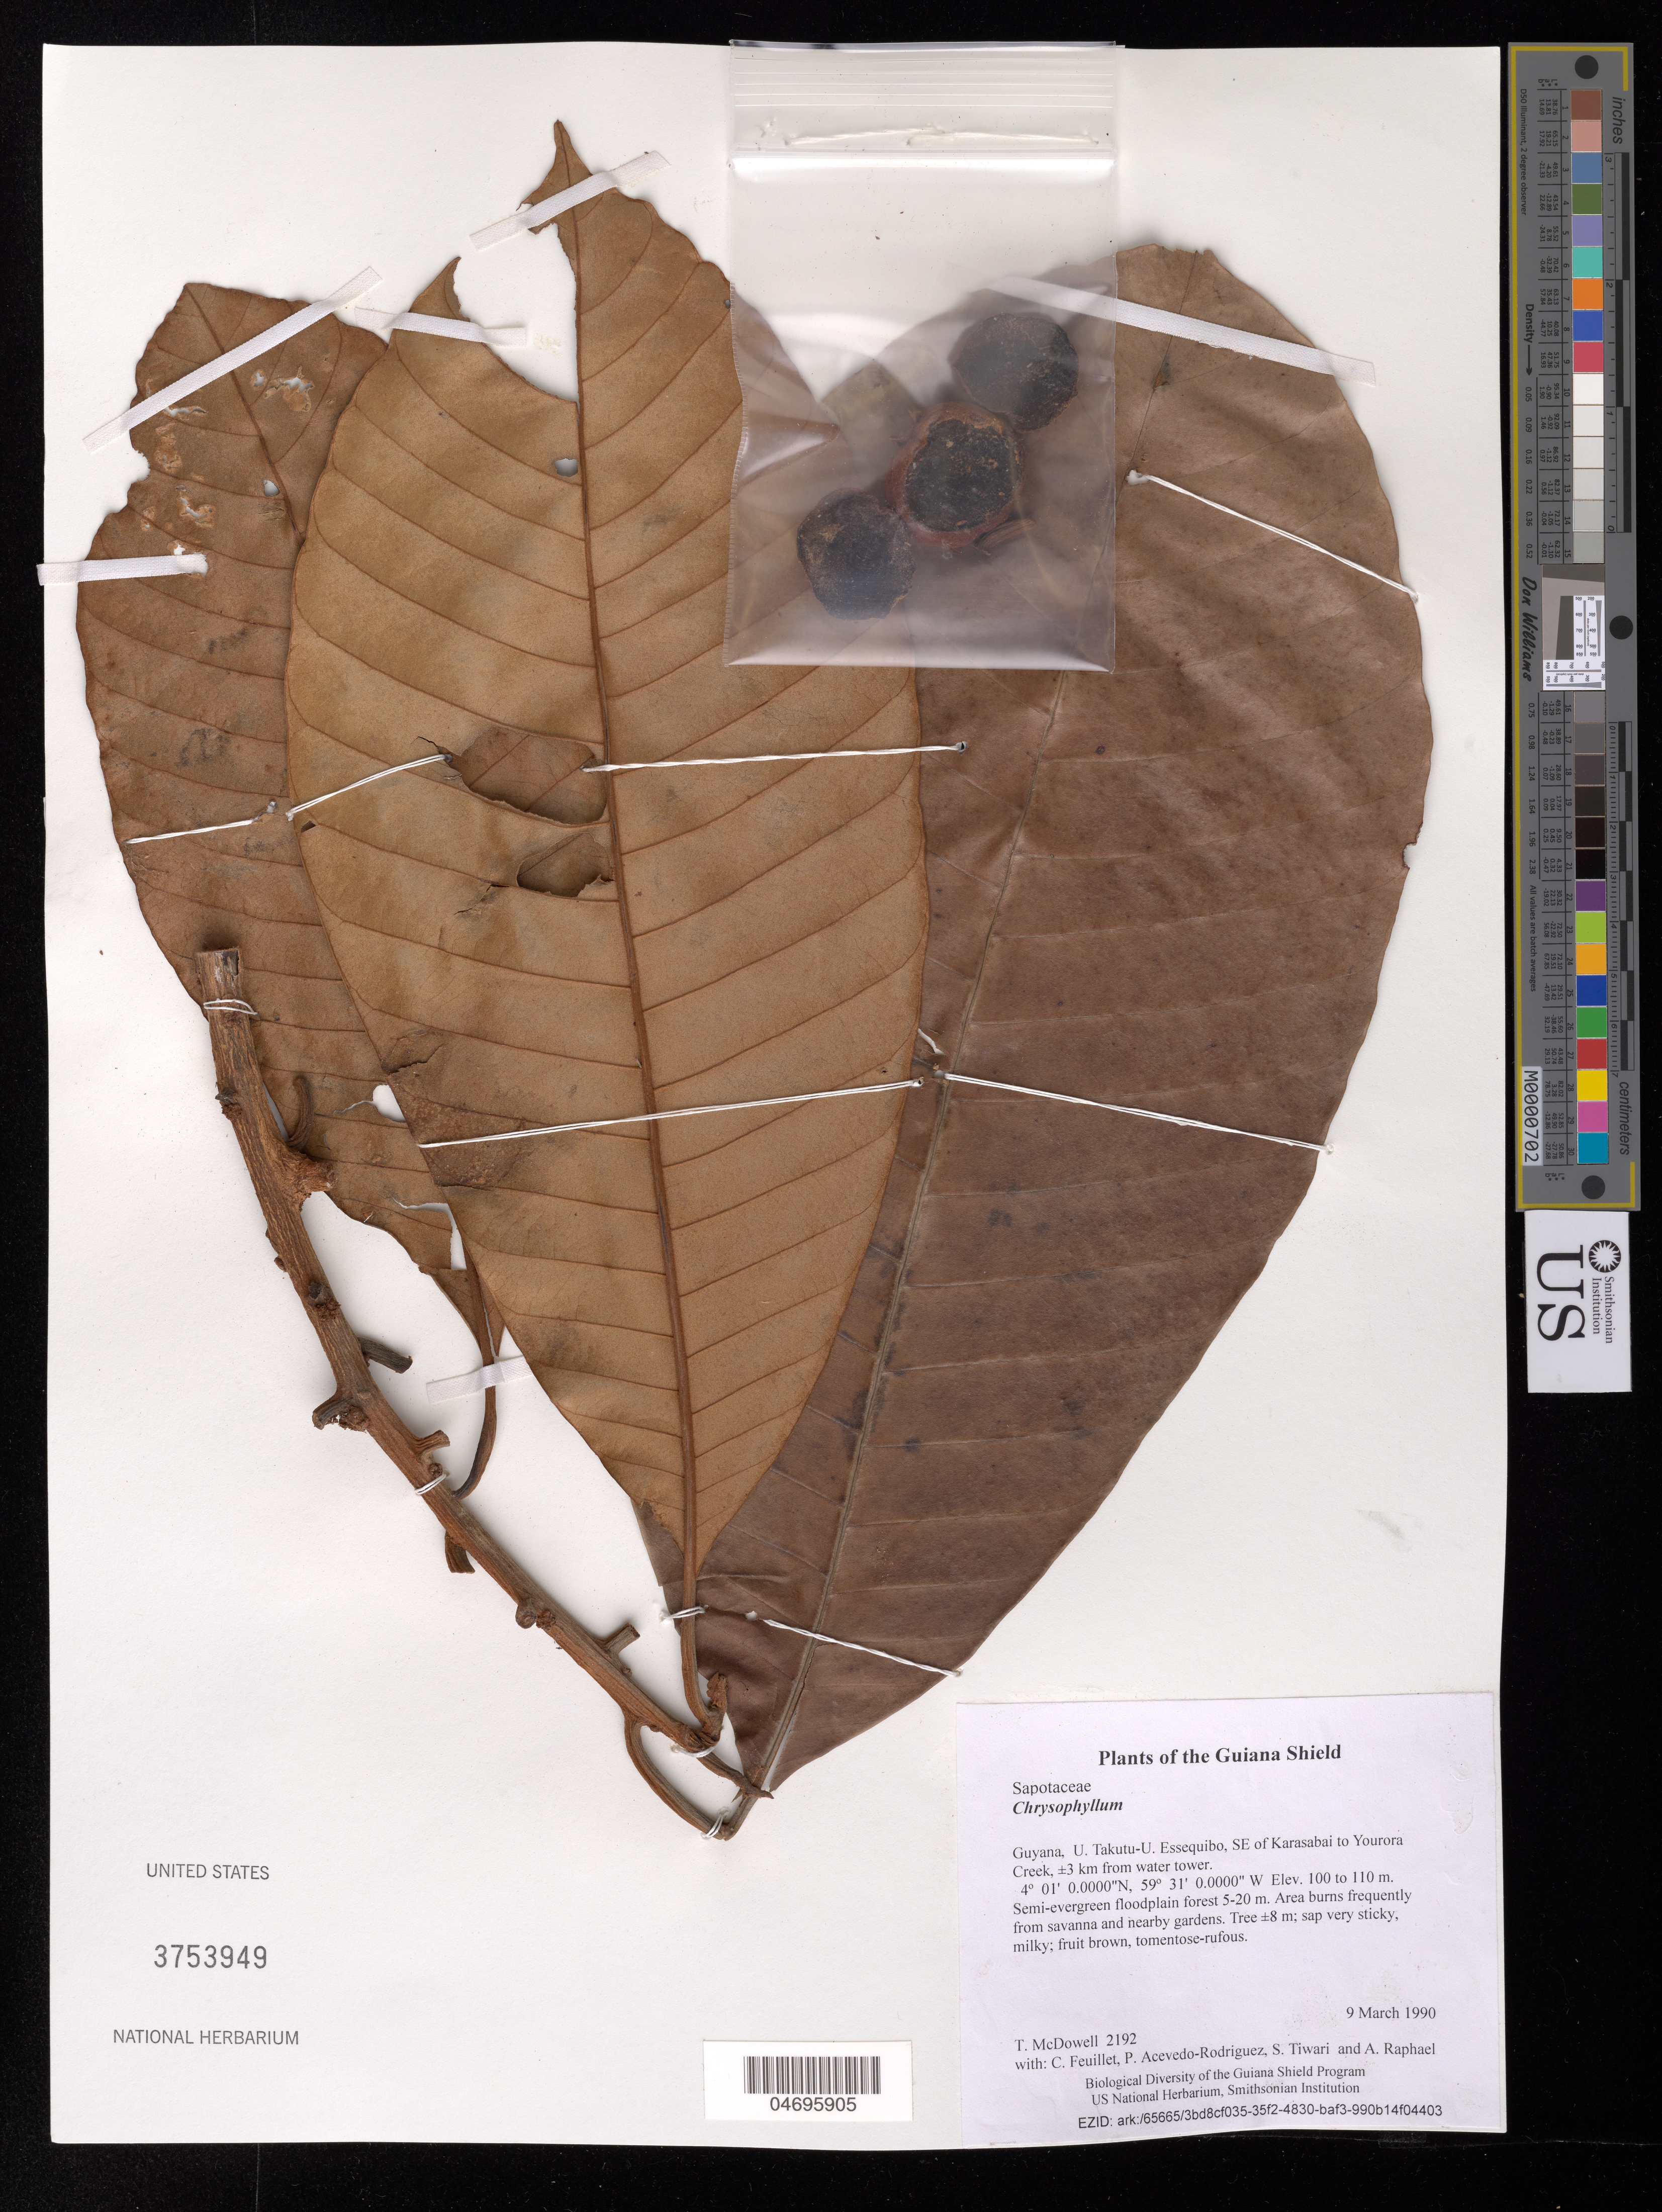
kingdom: Plantae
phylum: Tracheophyta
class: Magnoliopsida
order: Ericales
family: Sapotaceae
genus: Chrysophyllum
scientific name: Chrysophyllum sp.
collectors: T. McDowell, C. Feuillet, P. Acevedo-Rodr., S. Tiwari & A. Raphael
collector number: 2192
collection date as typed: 9 March 1990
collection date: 1990-03-09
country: Guyana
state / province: U. Takutu-U. Essequibo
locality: SE of Karasabai to Yourora Creek, ±3 km from water tower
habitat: Semi-evergreen floodplain forest 5-20 m. Area burns frequently from savanna and nearby gardens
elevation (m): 100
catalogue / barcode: US 3753949